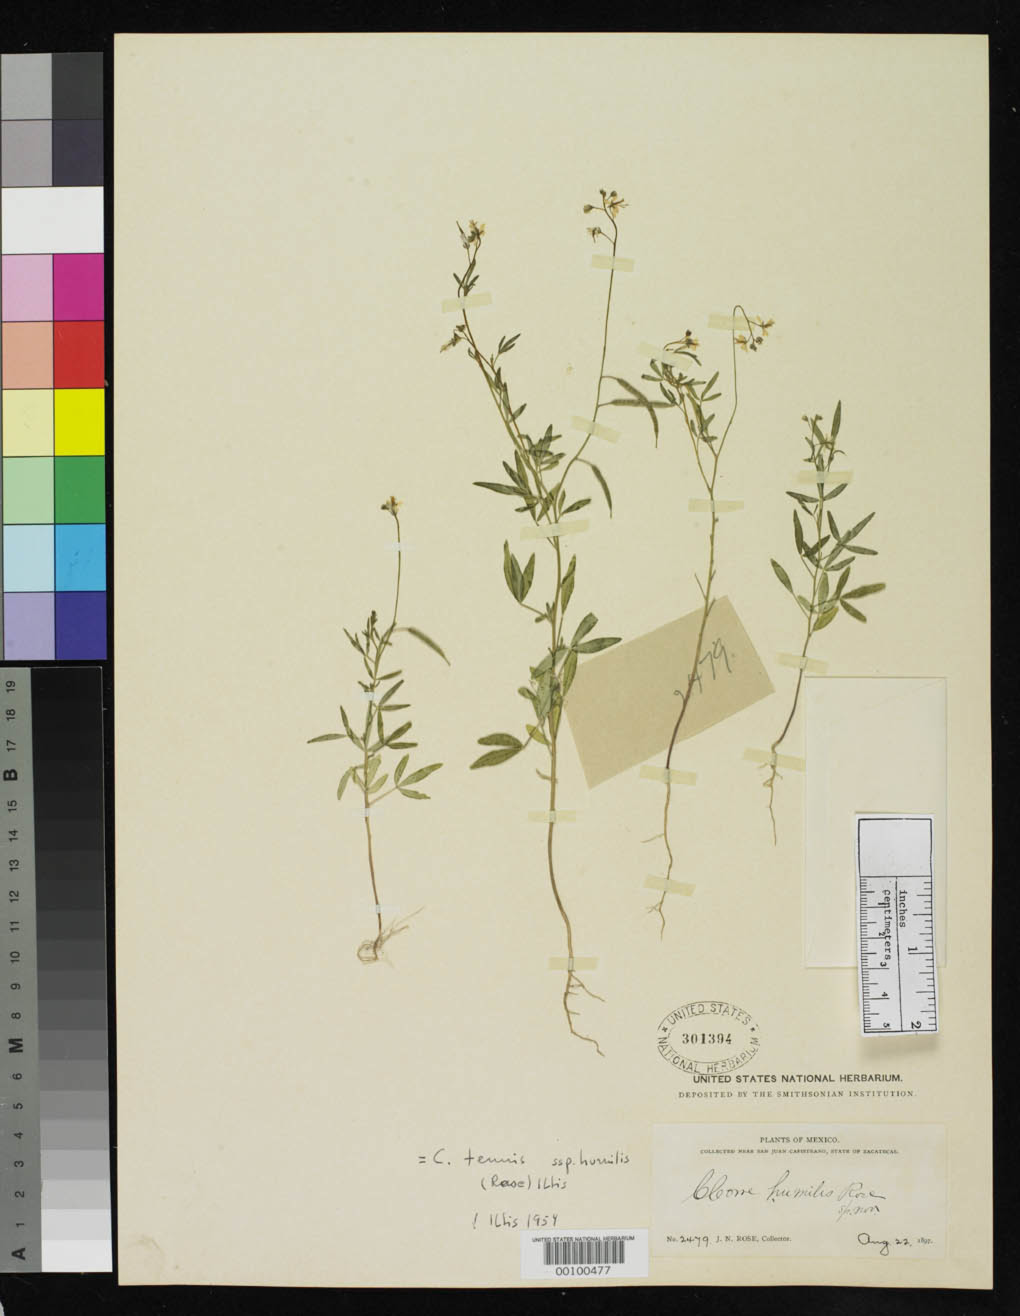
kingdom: Plantae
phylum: Tracheophyta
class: Magnoliopsida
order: Brassicales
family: Cleomaceae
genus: Cleome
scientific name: Cleome humilis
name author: Rose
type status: Lectotype; Syntype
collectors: J. N. Rose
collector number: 2479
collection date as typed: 22 Aug 1897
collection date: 1897-08-22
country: Mexico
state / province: Zacatecas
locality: Near San Jose Capistrano.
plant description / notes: Protologue (mis) cites collection number as "2429".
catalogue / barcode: US 301394